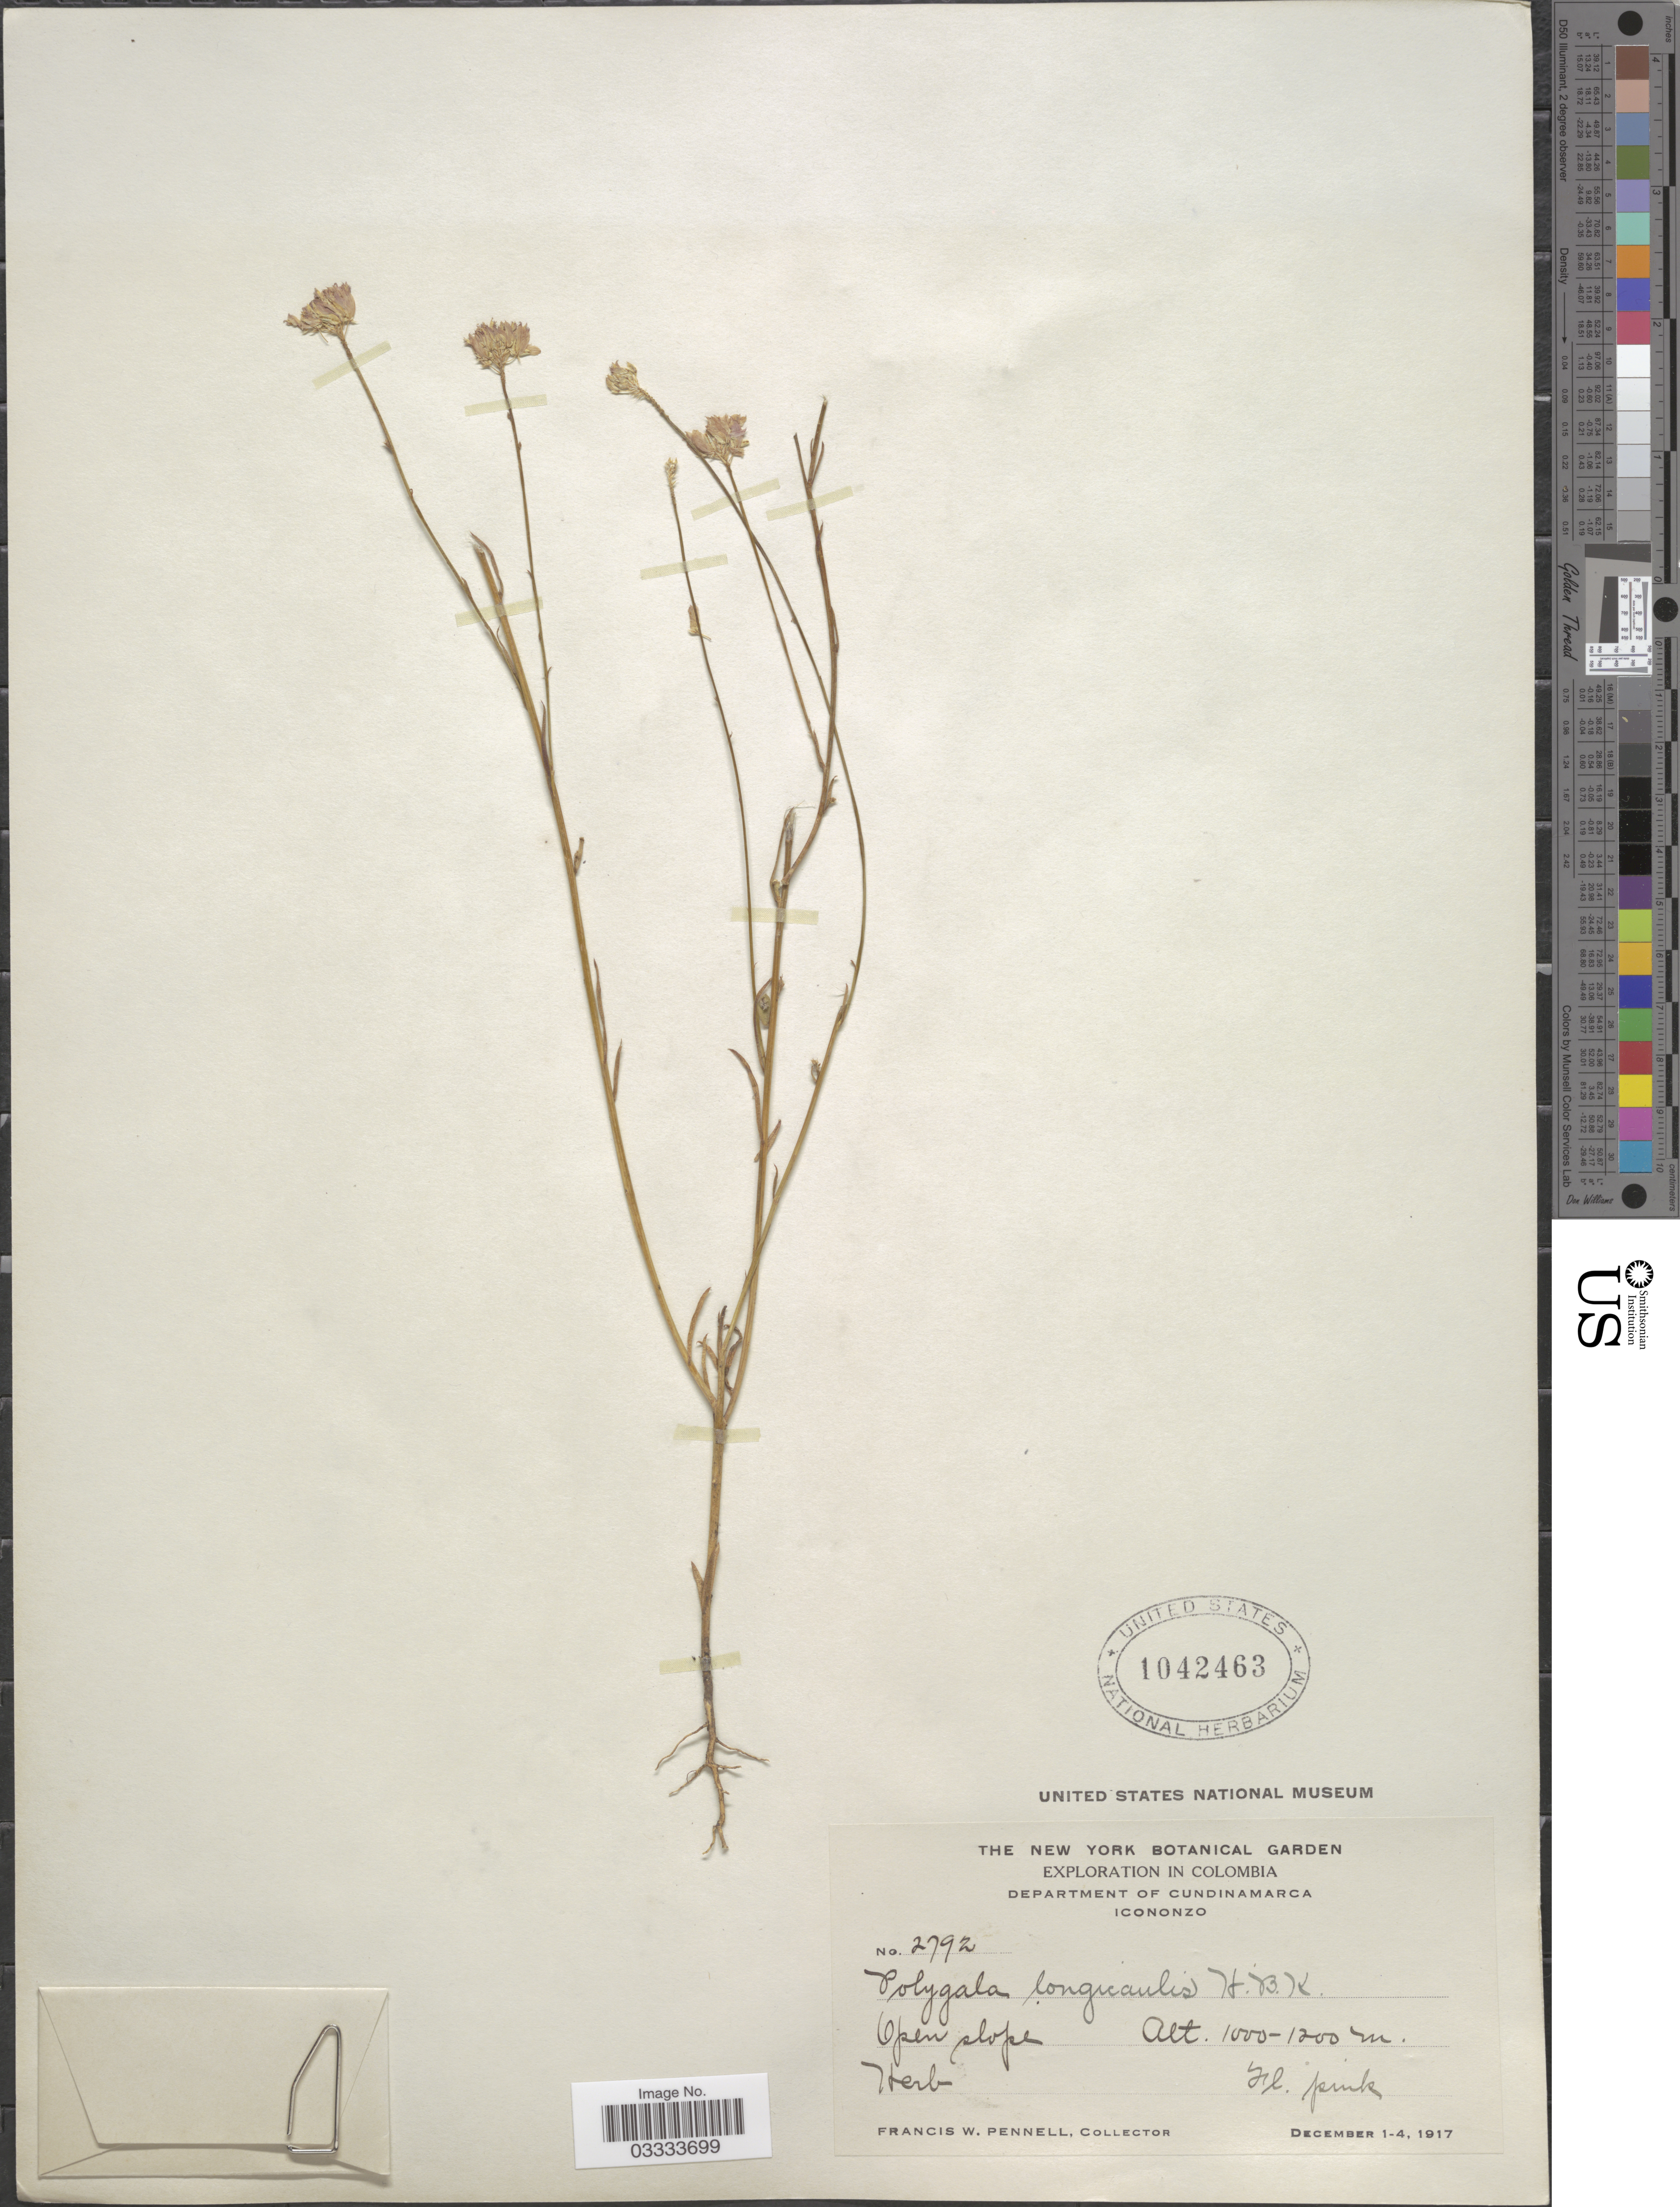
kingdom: Plantae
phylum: Tracheophyta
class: Magnoliopsida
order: Fabales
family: Polygalaceae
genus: Polygala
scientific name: Polygala longicaulis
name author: Kunth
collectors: F. W. Pennell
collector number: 2792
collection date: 1917-12-01/1917-12-04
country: Colombia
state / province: Cundinamarca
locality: Department of Cundinamarca. Icononzo.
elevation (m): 1000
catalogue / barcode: US 1042463